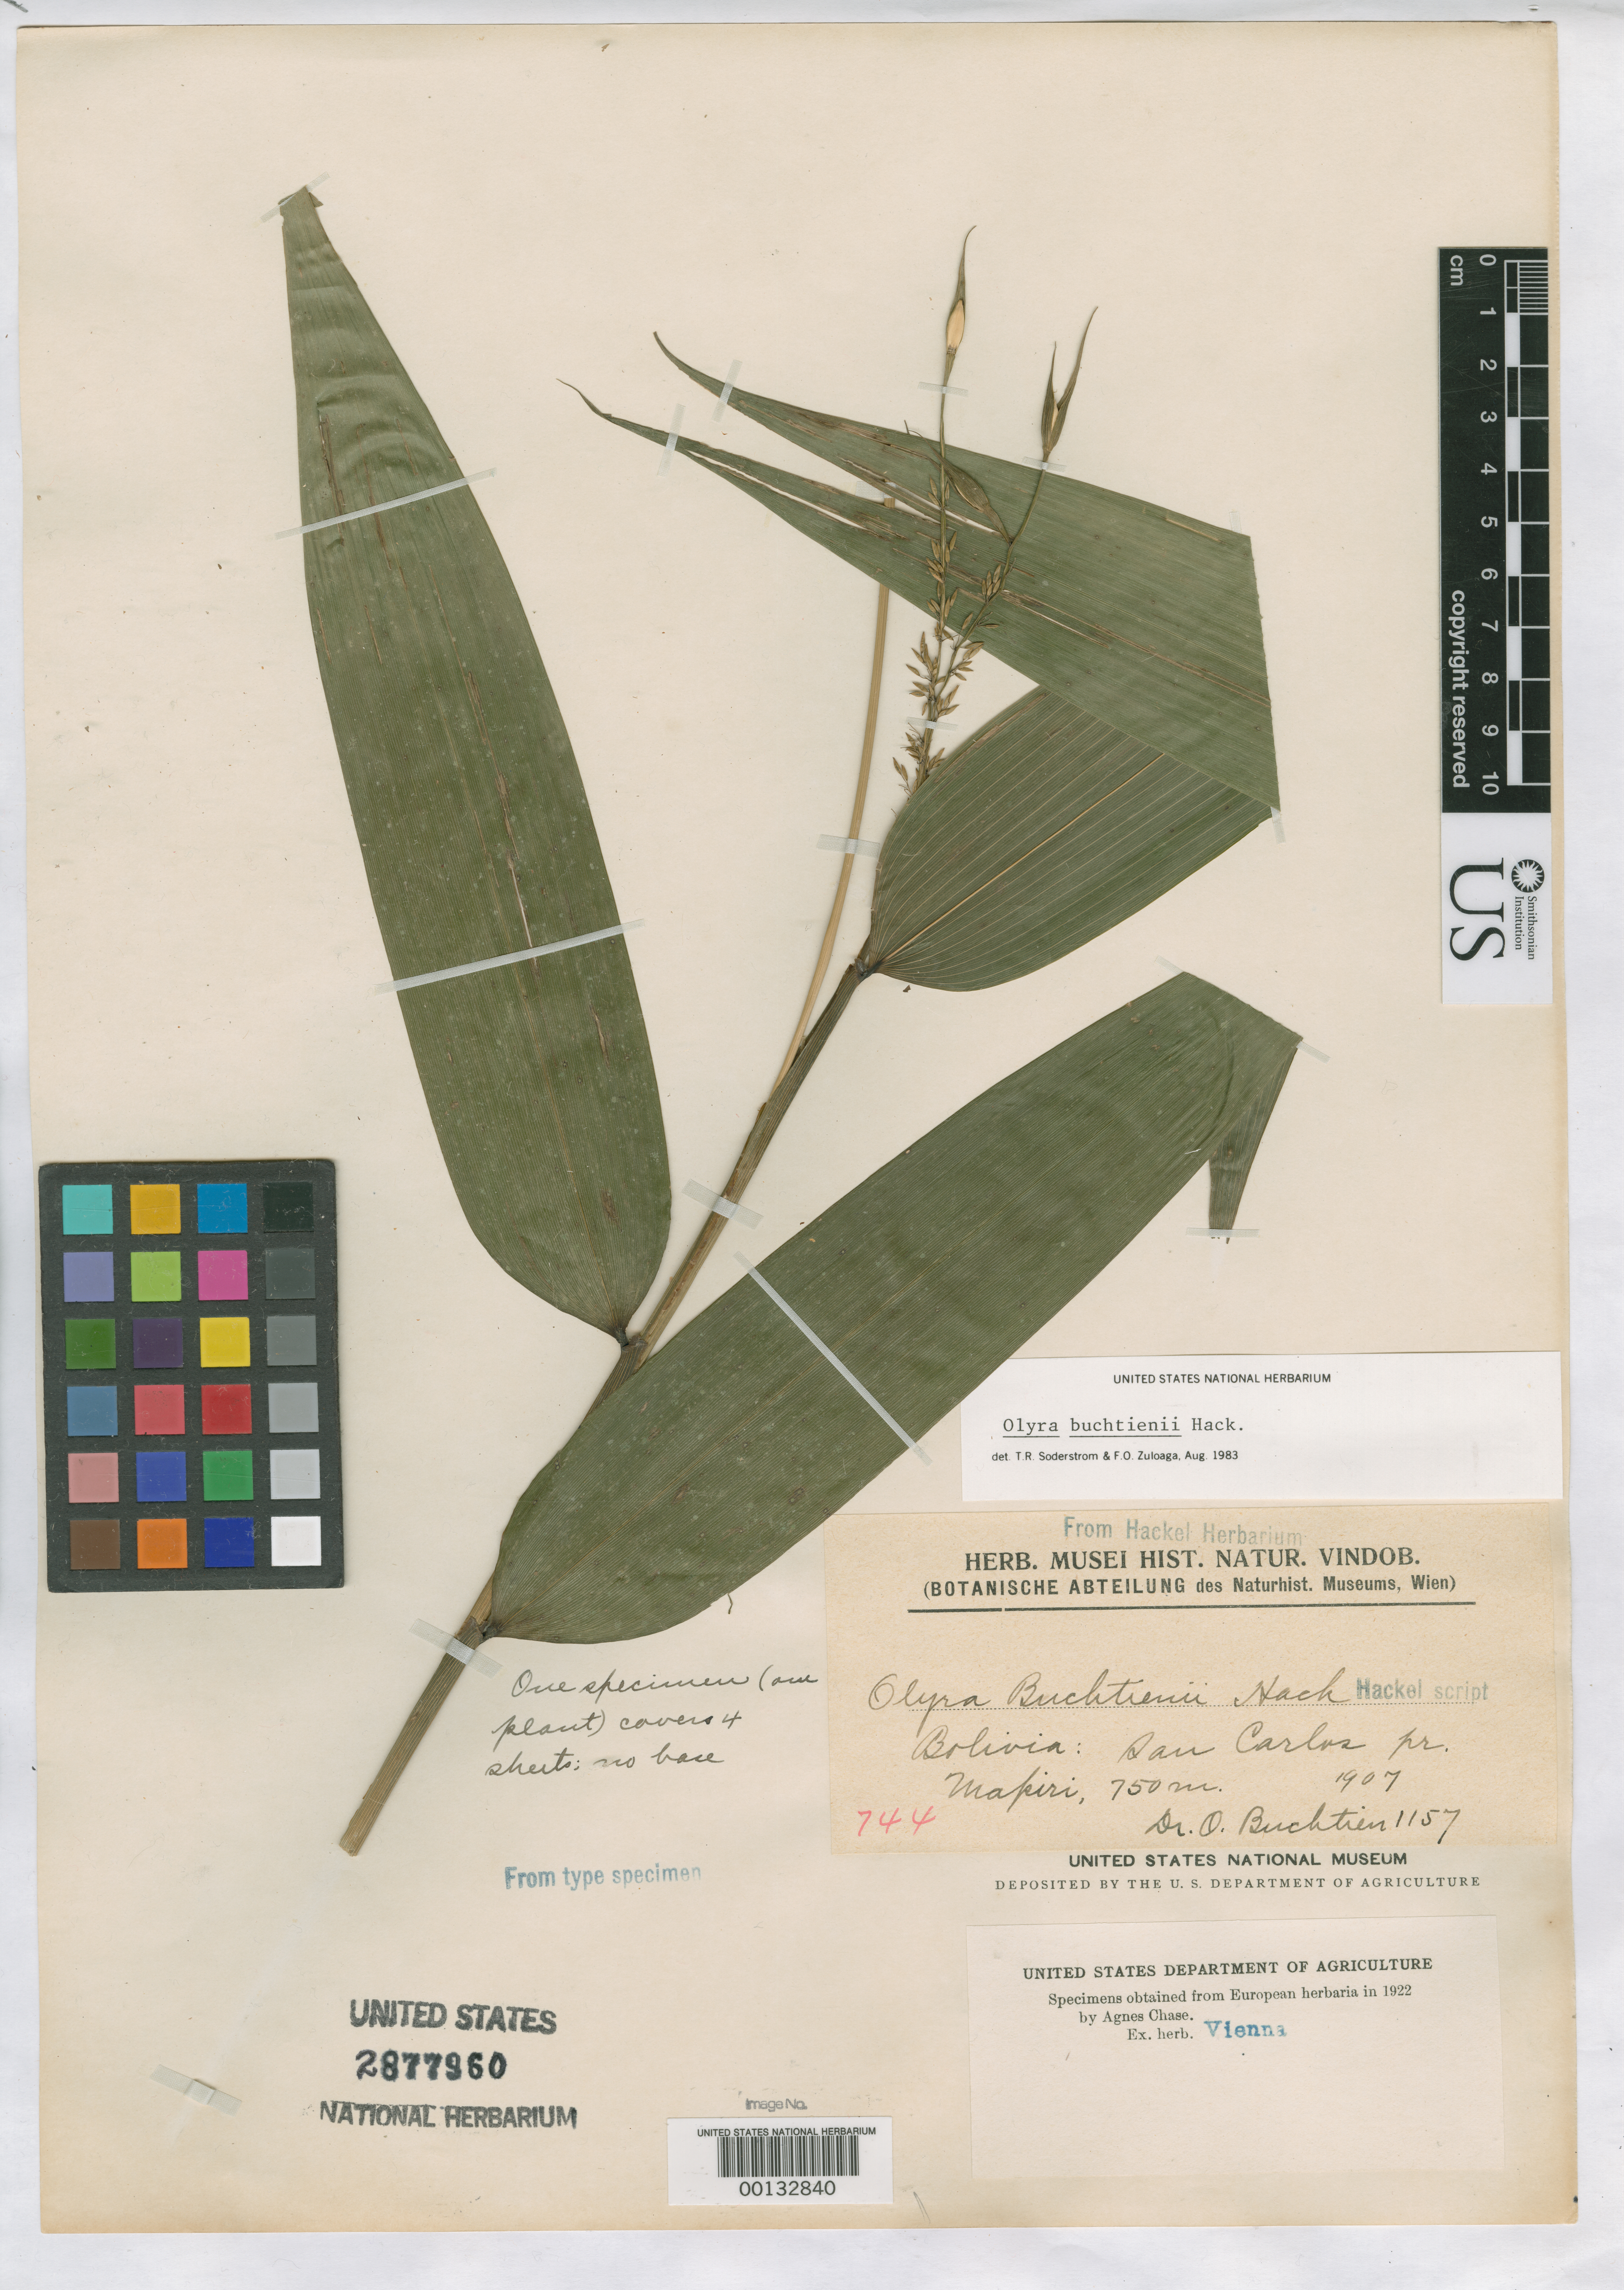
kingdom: Plantae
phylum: Tracheophyta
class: Liliopsida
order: Poales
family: Poaceae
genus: Olyra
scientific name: Olyra buchtienii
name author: Hack.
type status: Isotype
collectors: O. Buchtien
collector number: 1157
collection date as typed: Oct 1907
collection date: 1907-10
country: Bolivia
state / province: La Paz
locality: San Carlos near Mapiri.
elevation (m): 750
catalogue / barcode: US 2877960